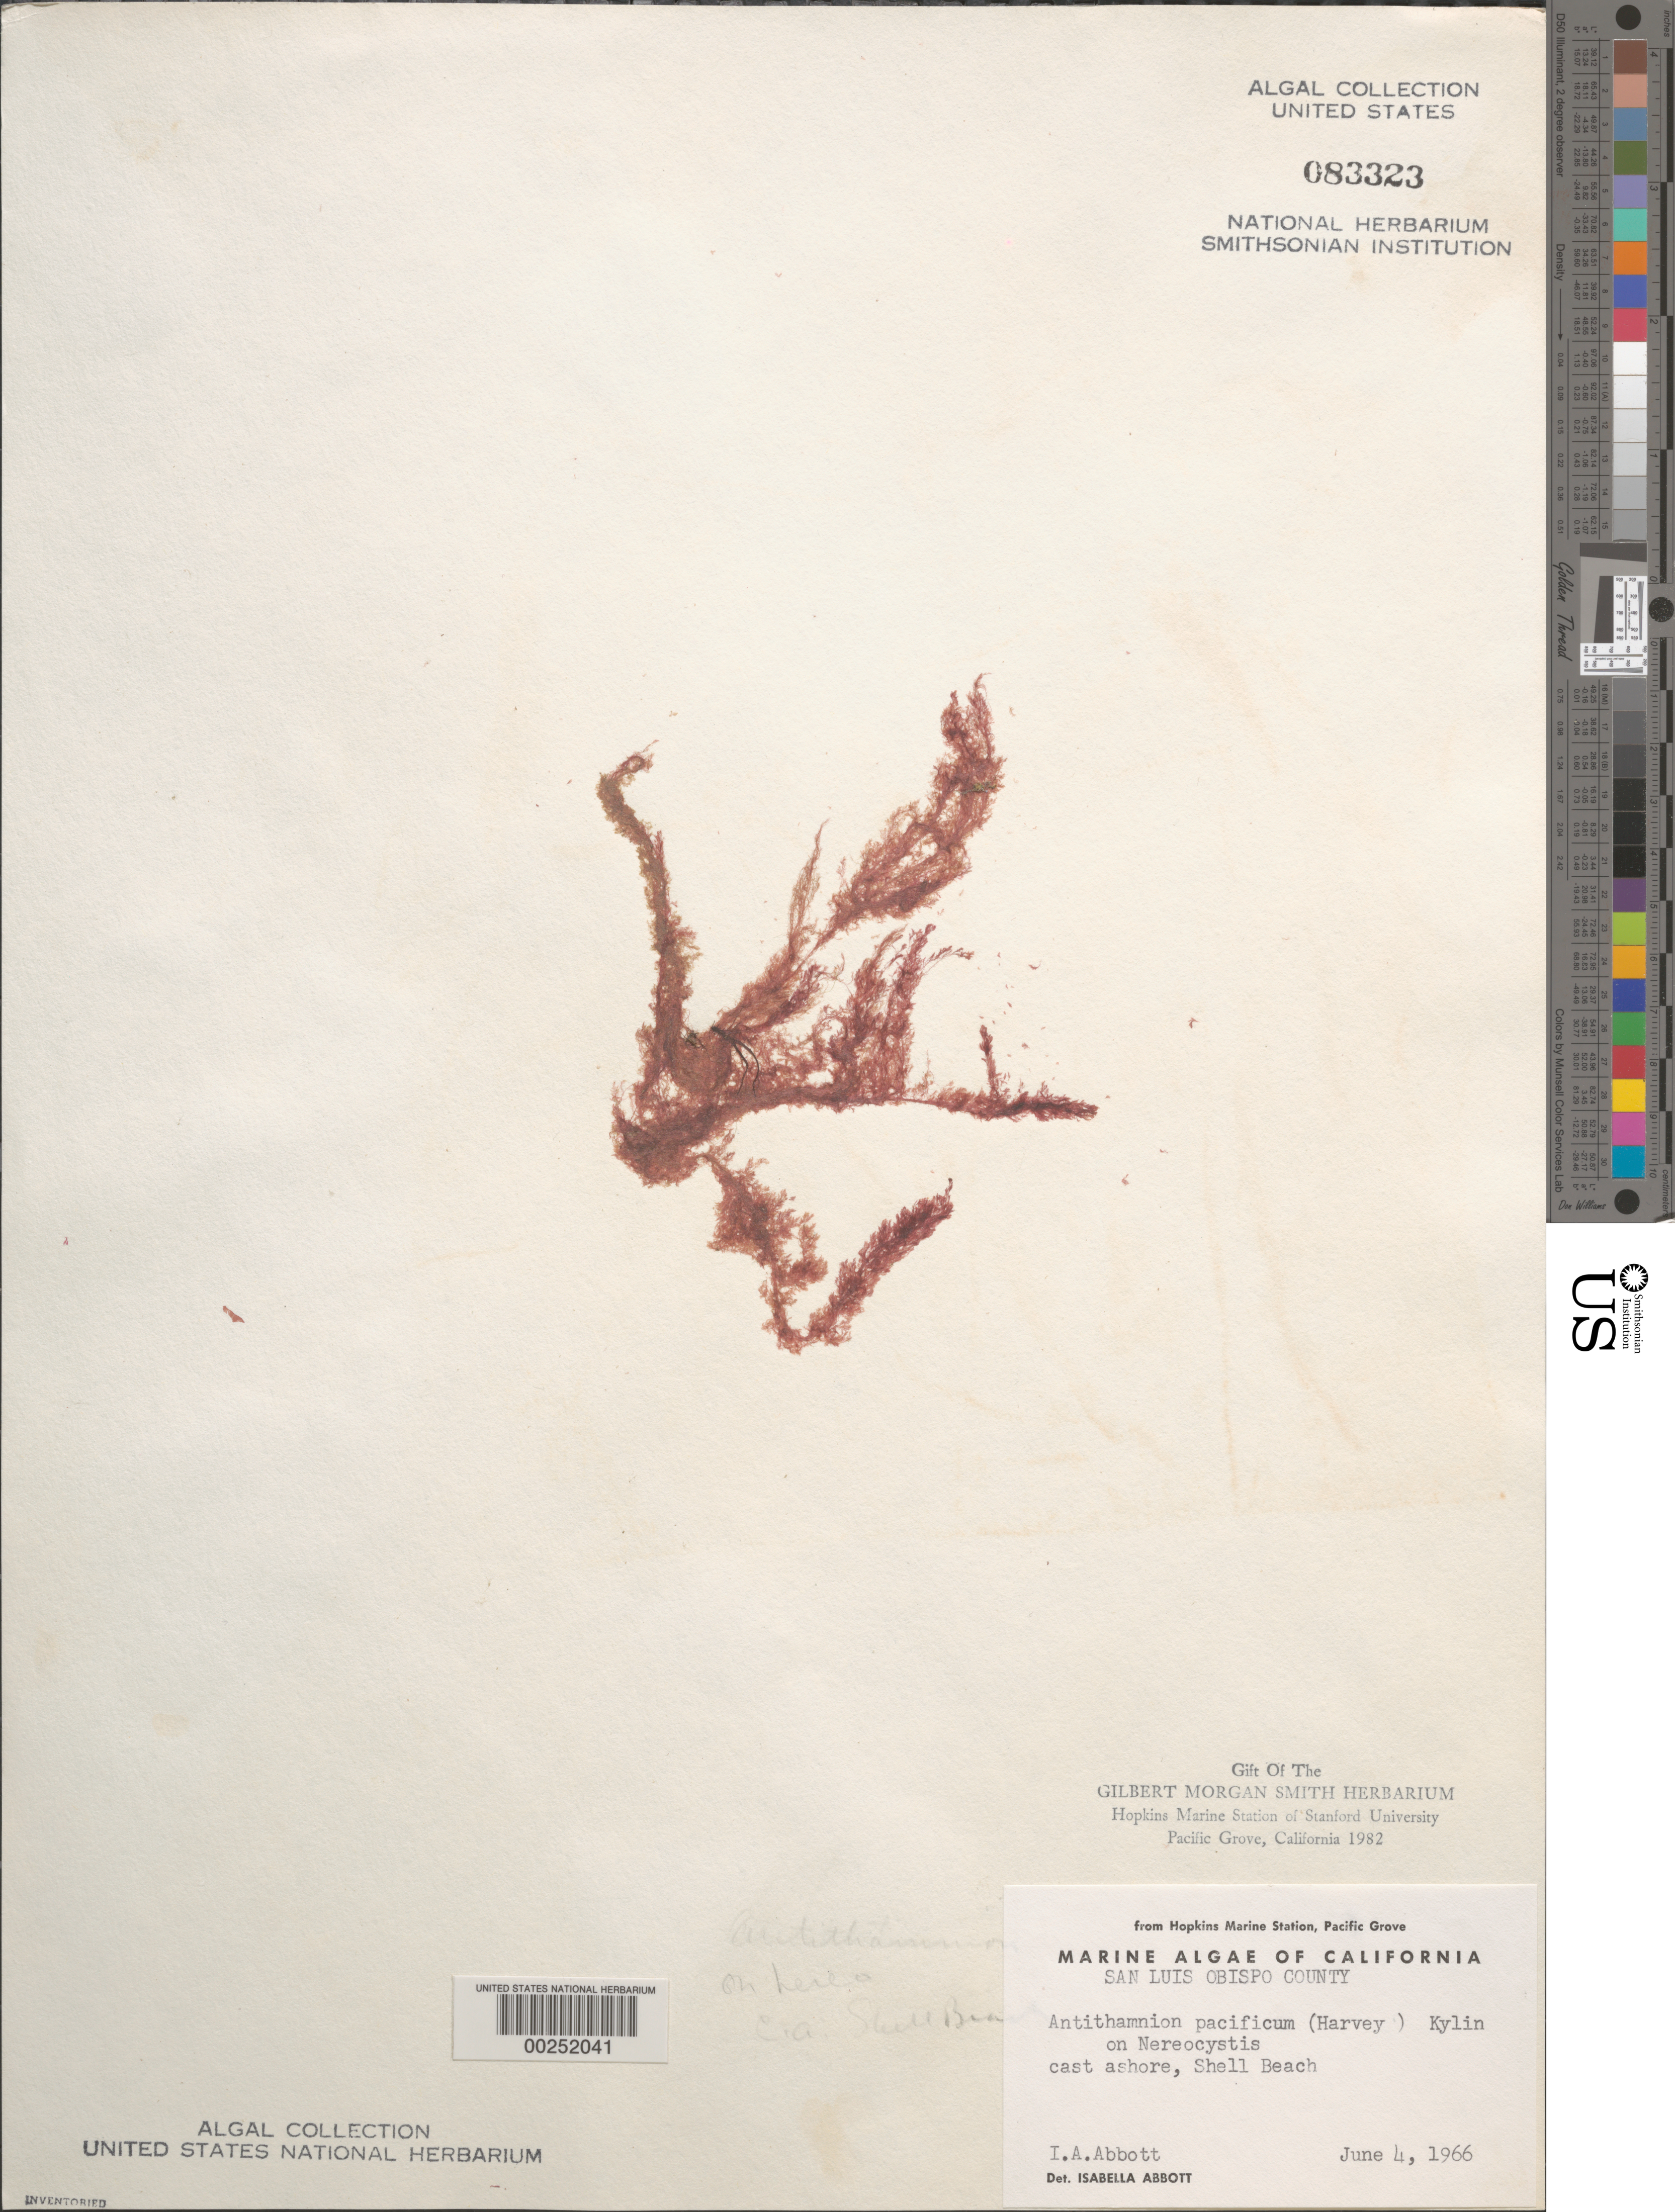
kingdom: Plantae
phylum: Rhodophyta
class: Florideophyceae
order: Ceramiales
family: Ceramiaceae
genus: Antithamnionella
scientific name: Antithamnionella pacifica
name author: (Harv.) Wollaston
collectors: I. A. Abbott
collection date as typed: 04 Jun 1966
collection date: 1966-06-04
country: United States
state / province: California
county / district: San Luis Obispo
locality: Shell Beach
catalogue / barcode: US 83323